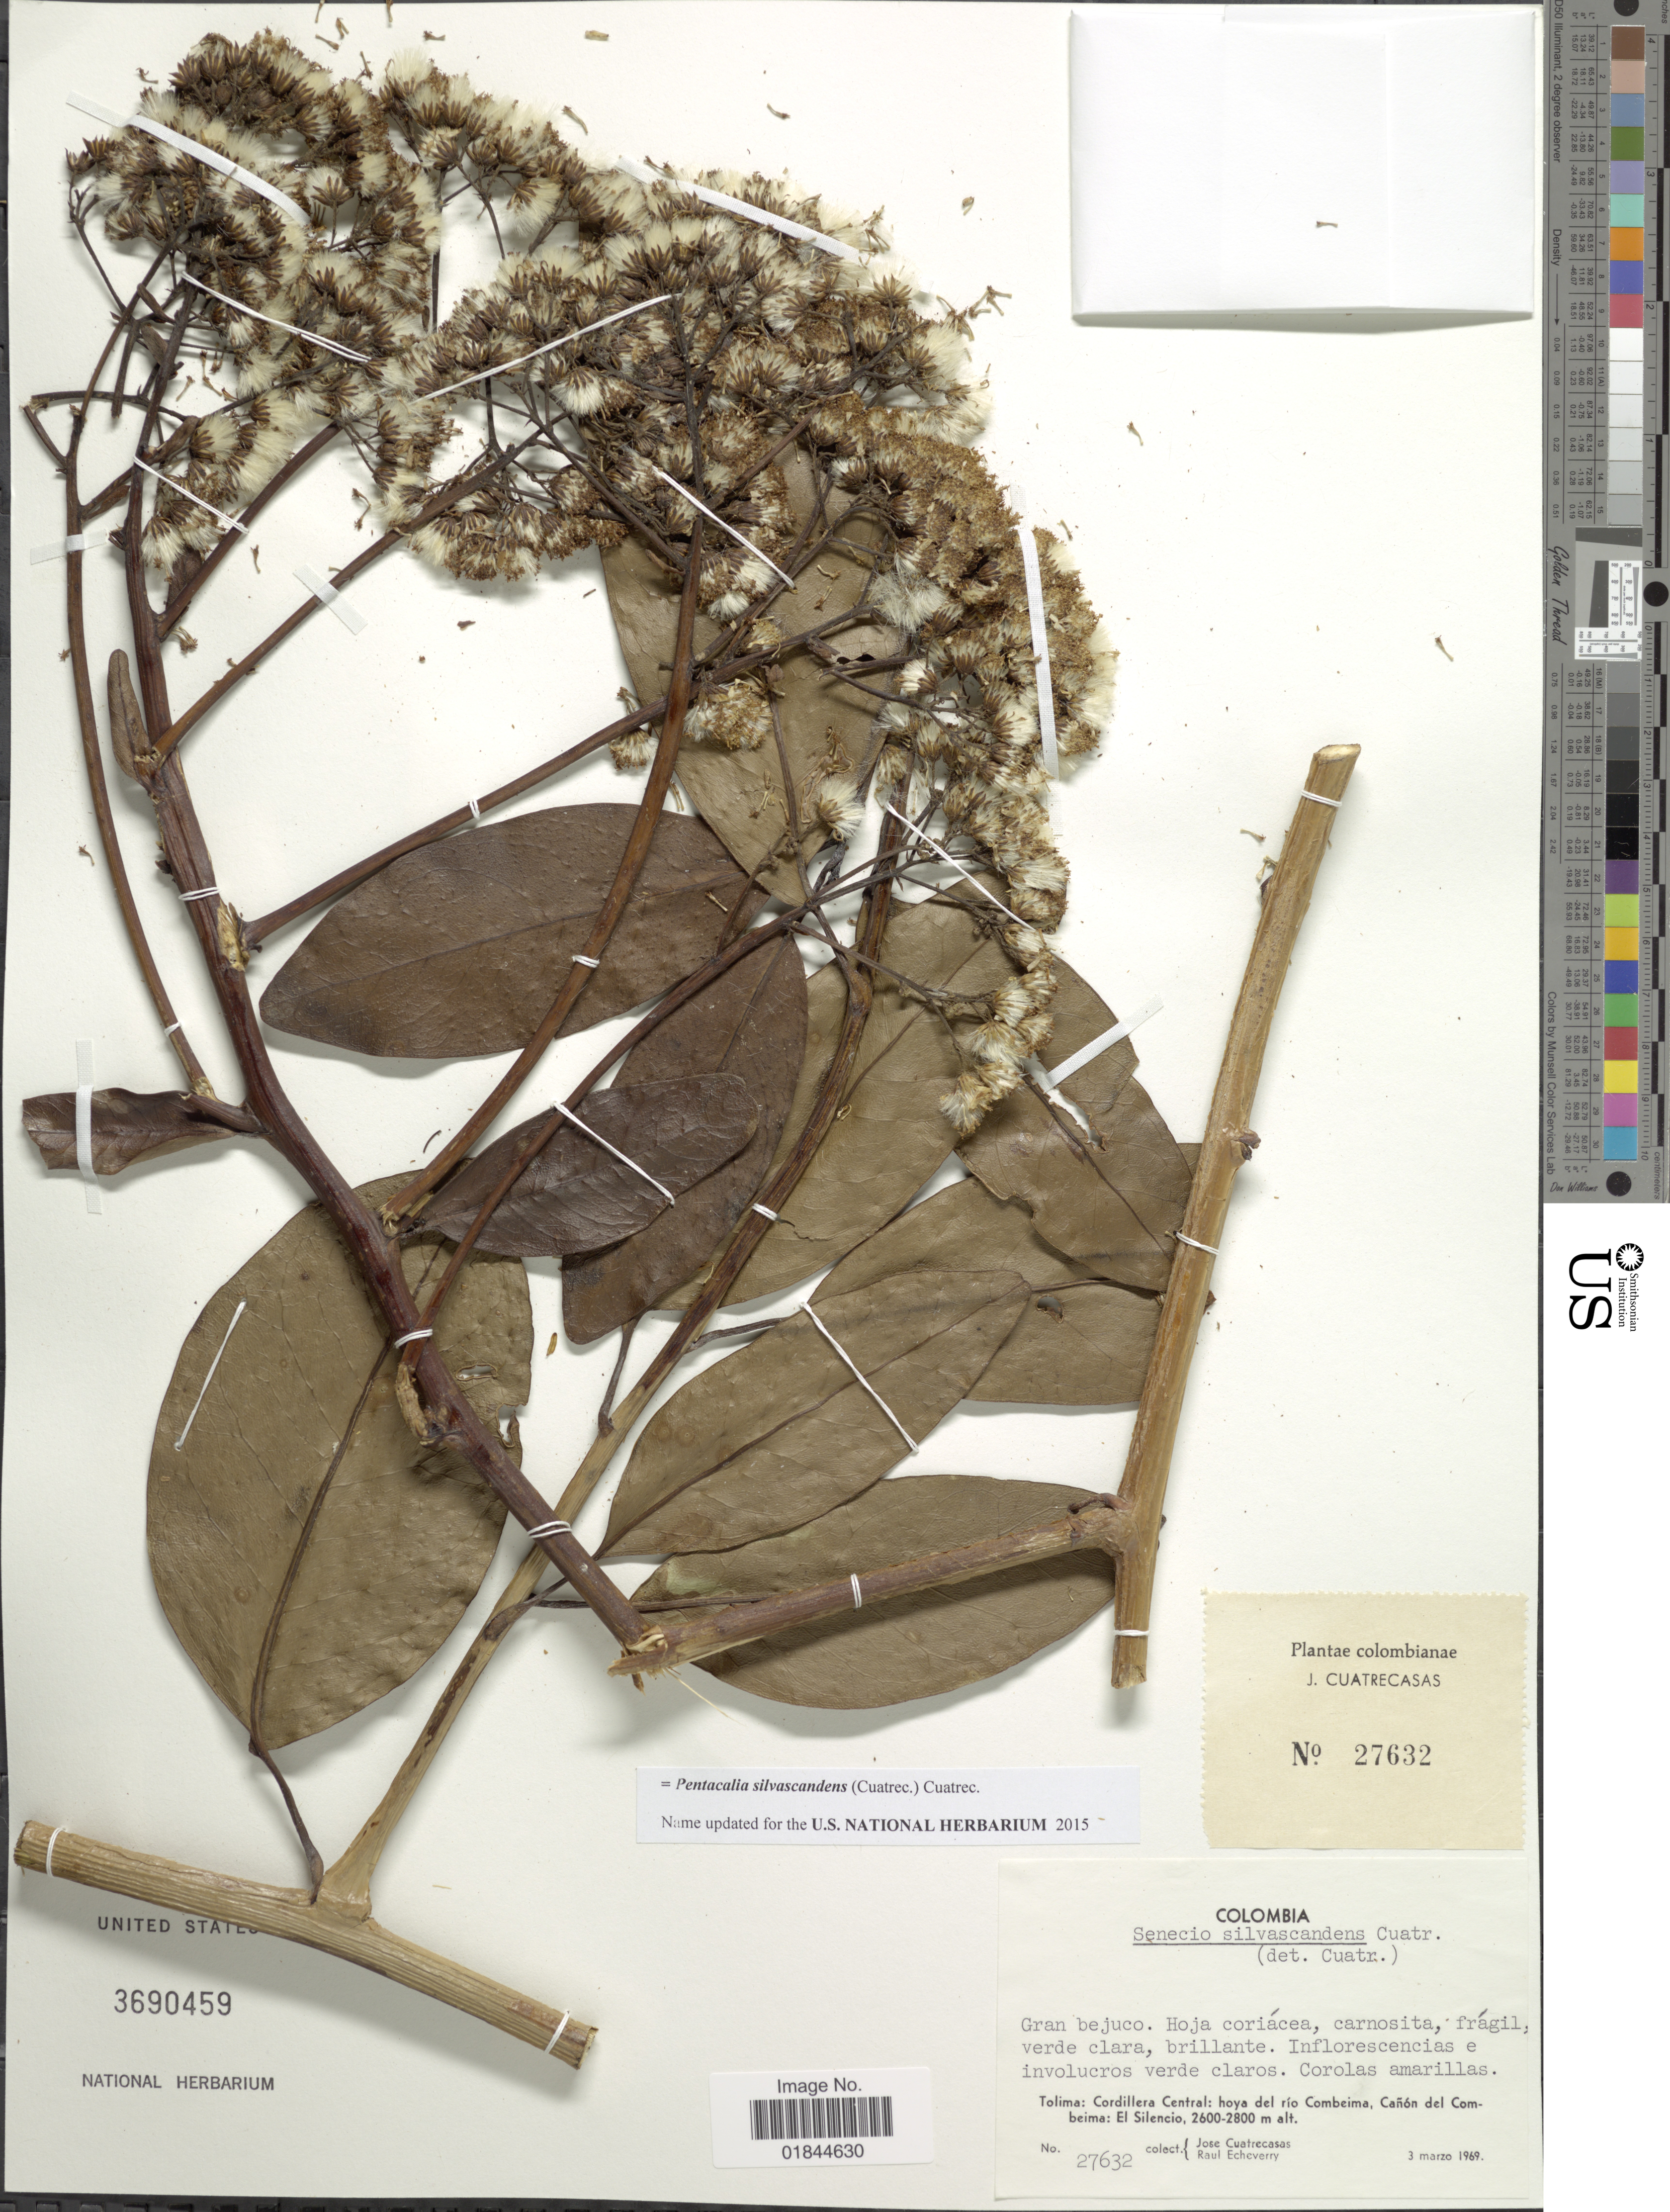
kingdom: Plantae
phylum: Tracheophyta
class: Magnoliopsida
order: Asterales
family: Asteraceae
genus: Pentacalia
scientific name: Pentacalia silvascandens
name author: (Cuatrec.) Cuatrec.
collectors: J. Cuatrecasas & R. Echeverry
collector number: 27632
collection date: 1969-03-03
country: Colombia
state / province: Tolima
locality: Cordillera Central, hoya del rio Combeima, Canon del Combeima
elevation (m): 2600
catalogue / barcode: US 3690459